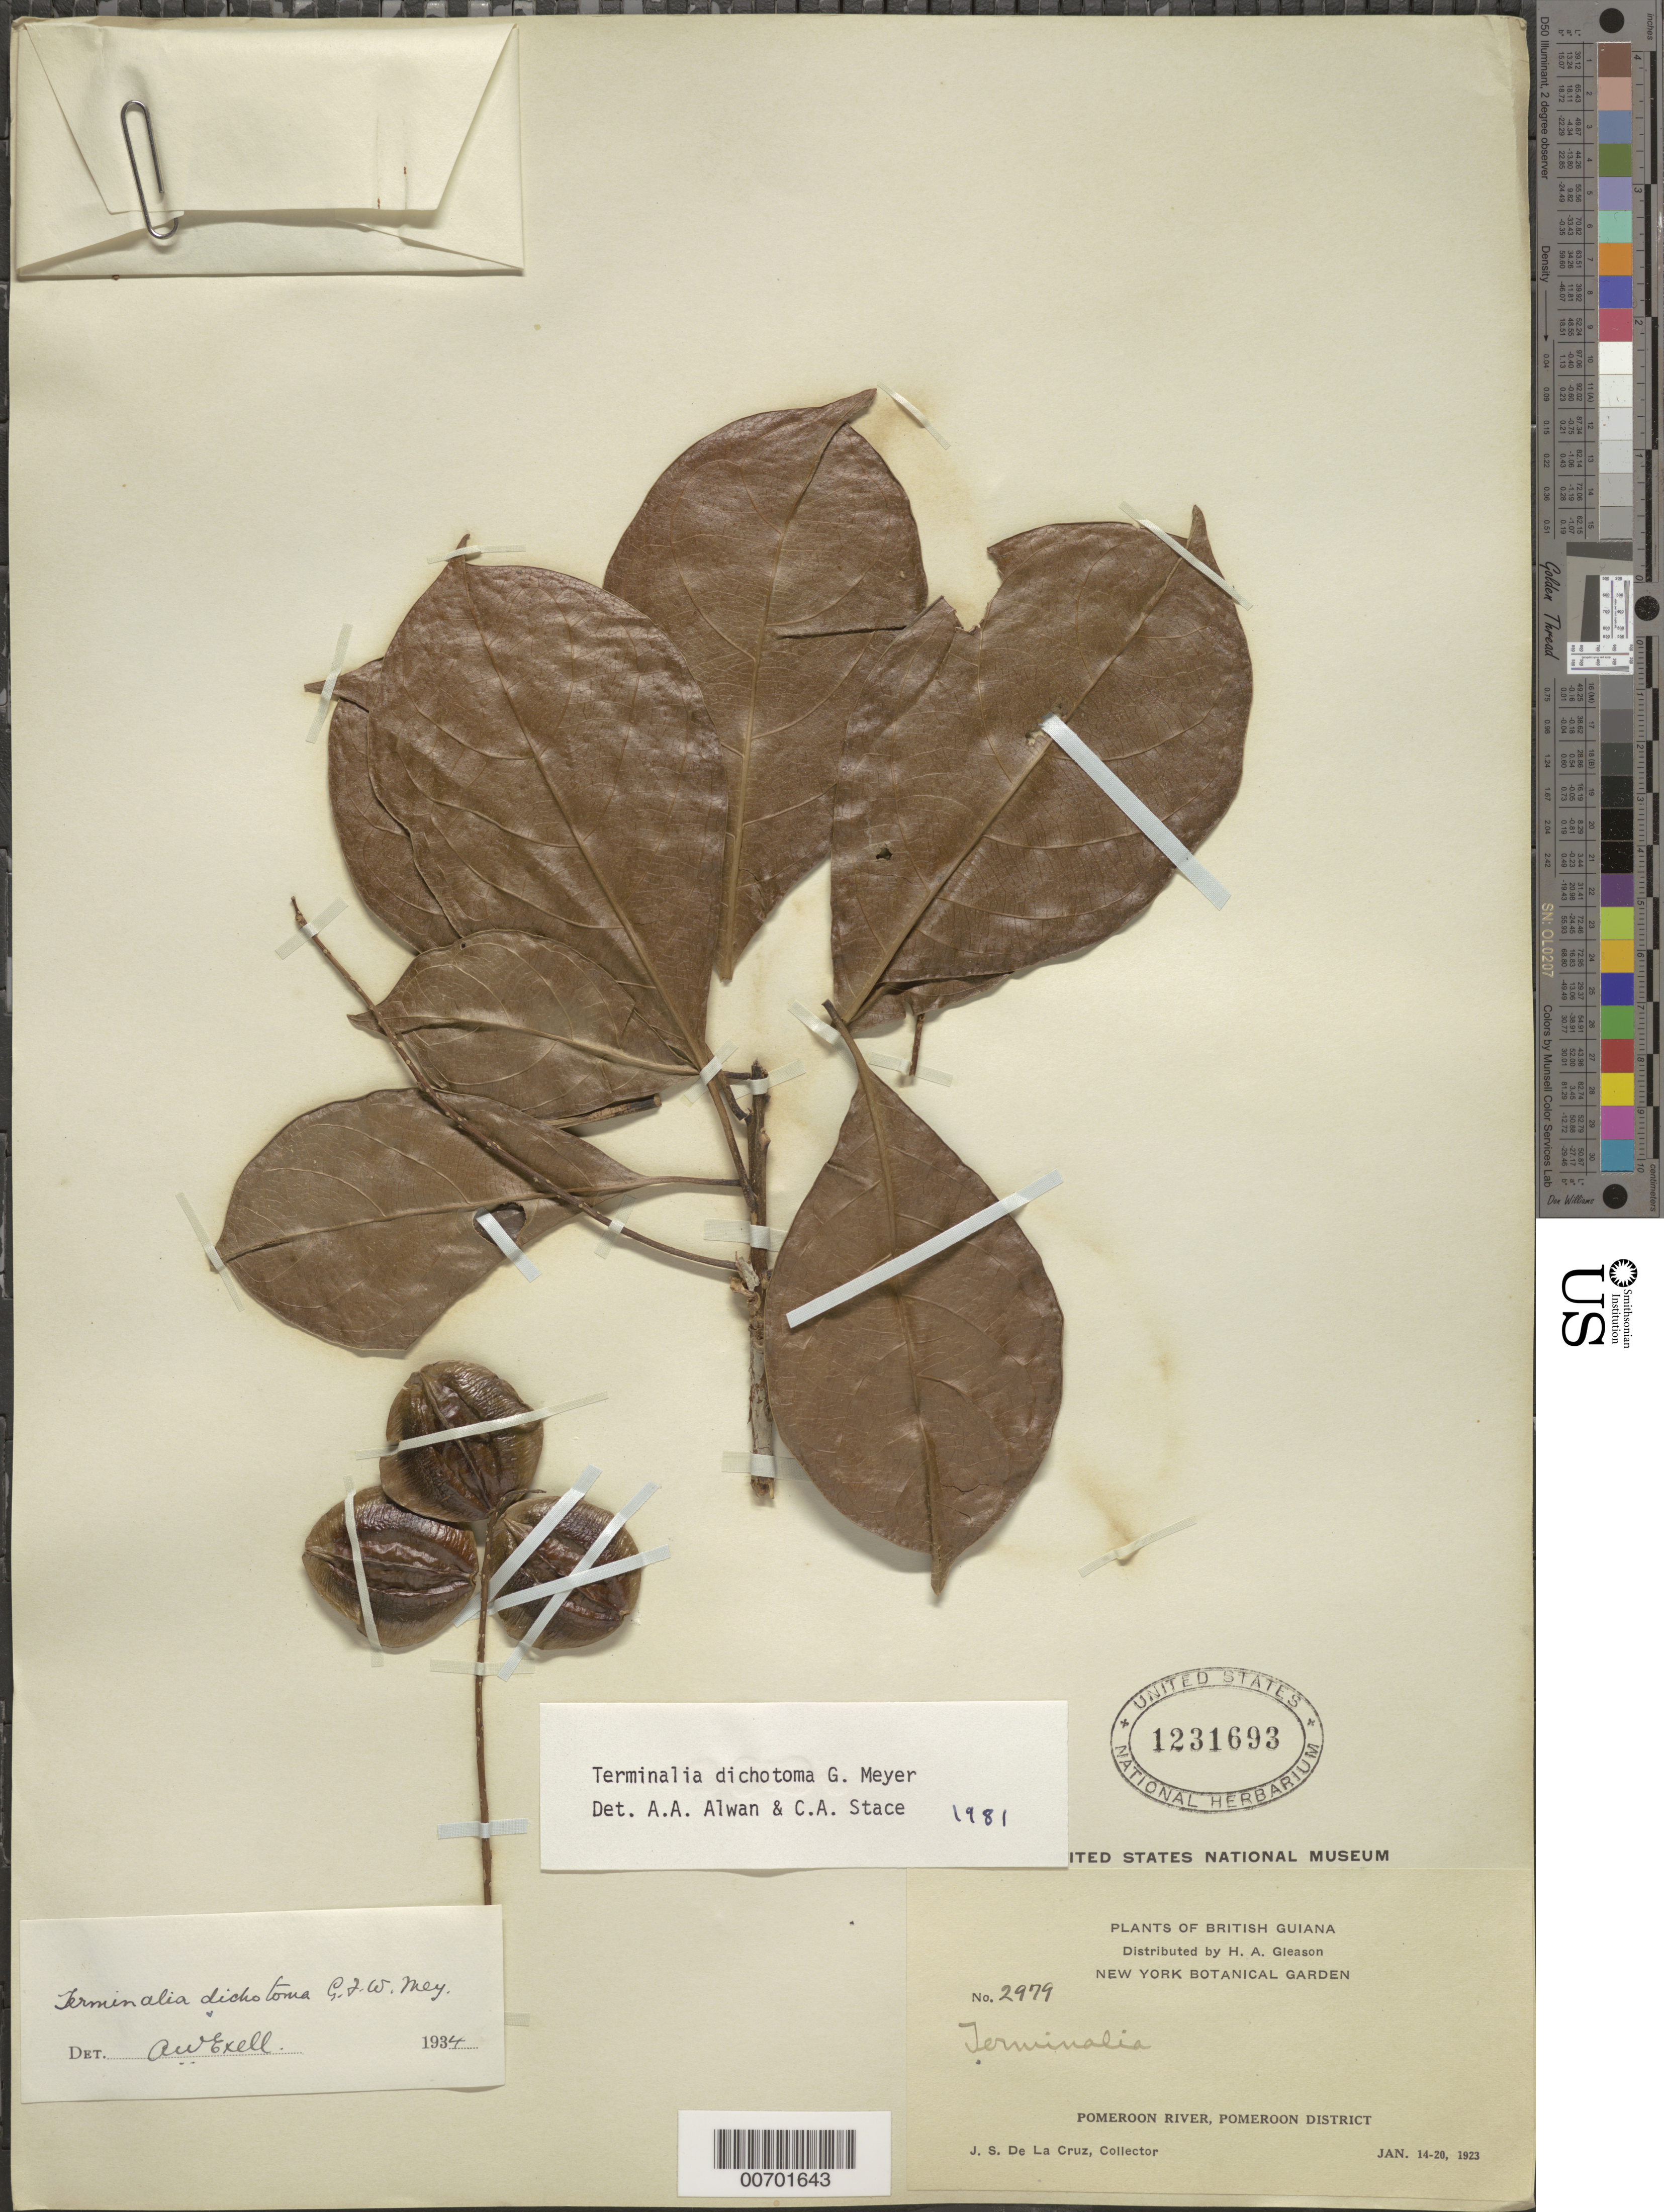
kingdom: Plantae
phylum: Tracheophyta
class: Magnoliopsida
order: Myrtales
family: Combretaceae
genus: Terminalia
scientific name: Terminalia dichotoma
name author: G. Mey.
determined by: Alwan, A. R.; Stace, C. A.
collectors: J. S. de la Cruz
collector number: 2979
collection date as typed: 14-Jan-23 to 20-Jan-23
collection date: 1923-01-14/1923-01-20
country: Guyana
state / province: Pomeroon-Supenaam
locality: Pomeroon R.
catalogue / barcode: US 1231693